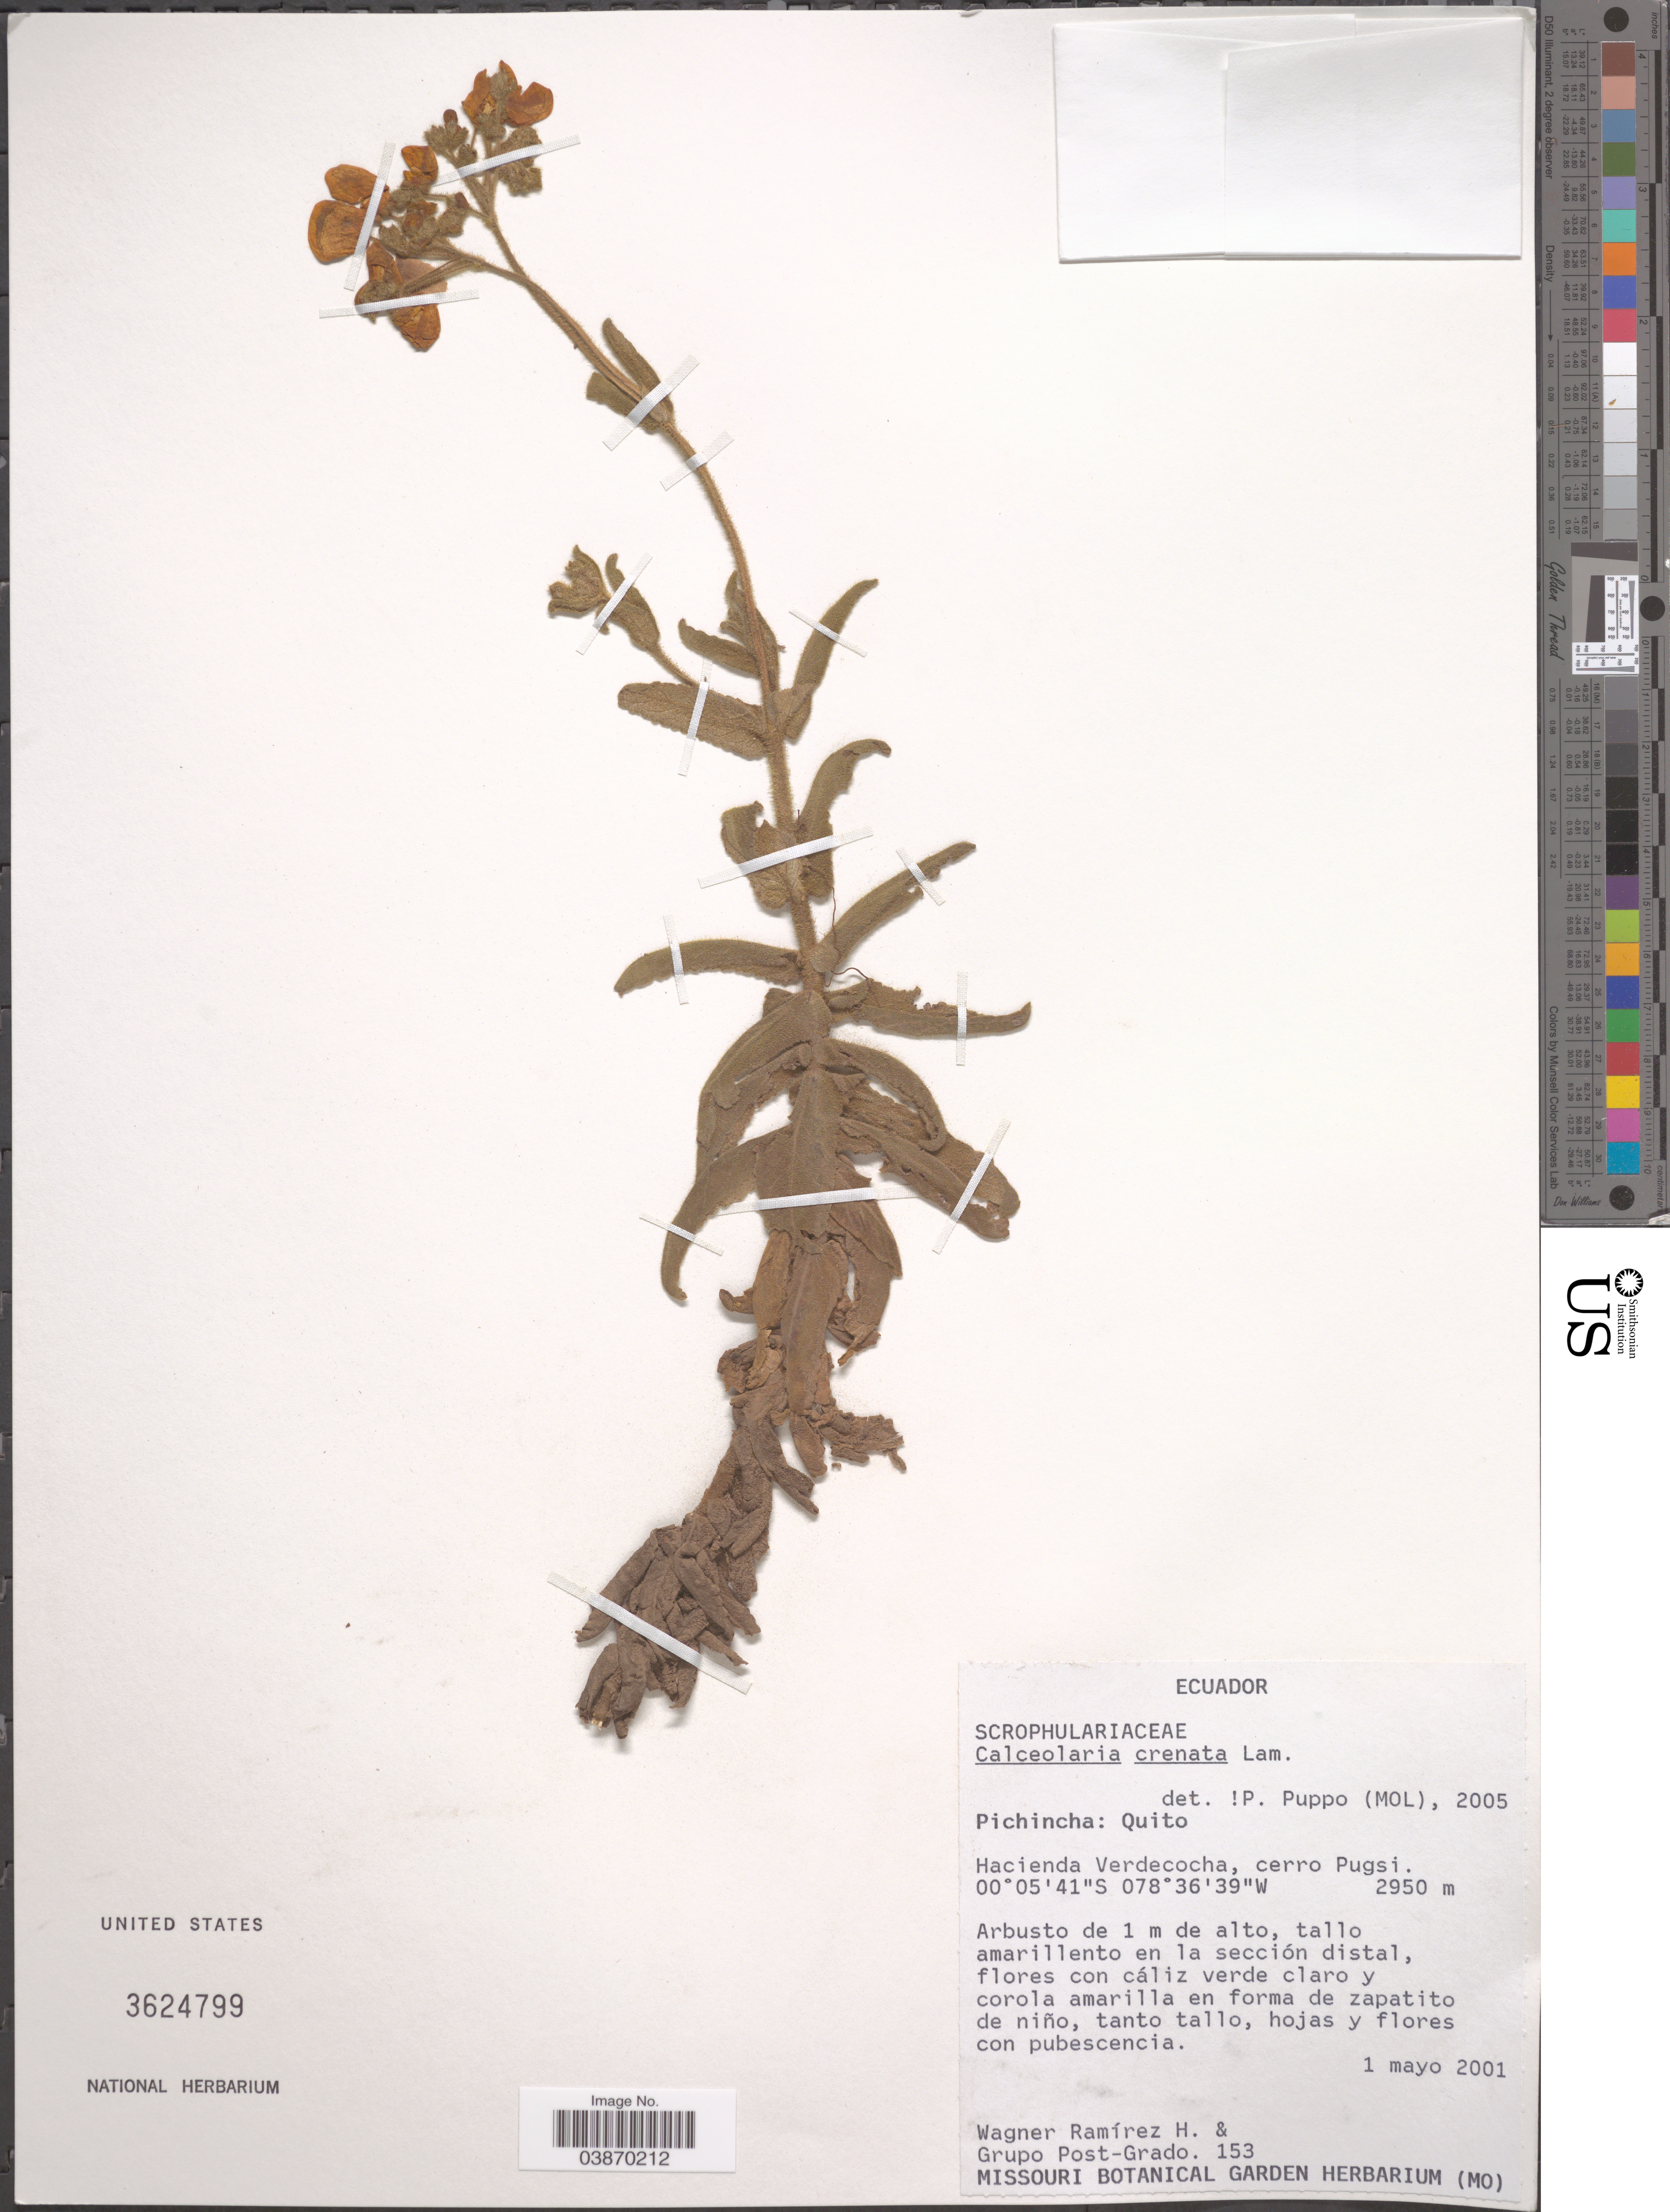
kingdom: Plantae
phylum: Tracheophyta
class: Magnoliopsida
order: Lamiales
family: Calceolariaceae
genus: Calceolaria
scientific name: Calceolaria crenata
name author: Lam.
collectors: W. Ramírez H. & Grupo Post Grad.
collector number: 153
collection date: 2001-05-01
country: Ecuador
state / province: Pichincha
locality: Quito. Hacienda Verdecocha, cerro Pugsi.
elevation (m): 2950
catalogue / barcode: US 3624799